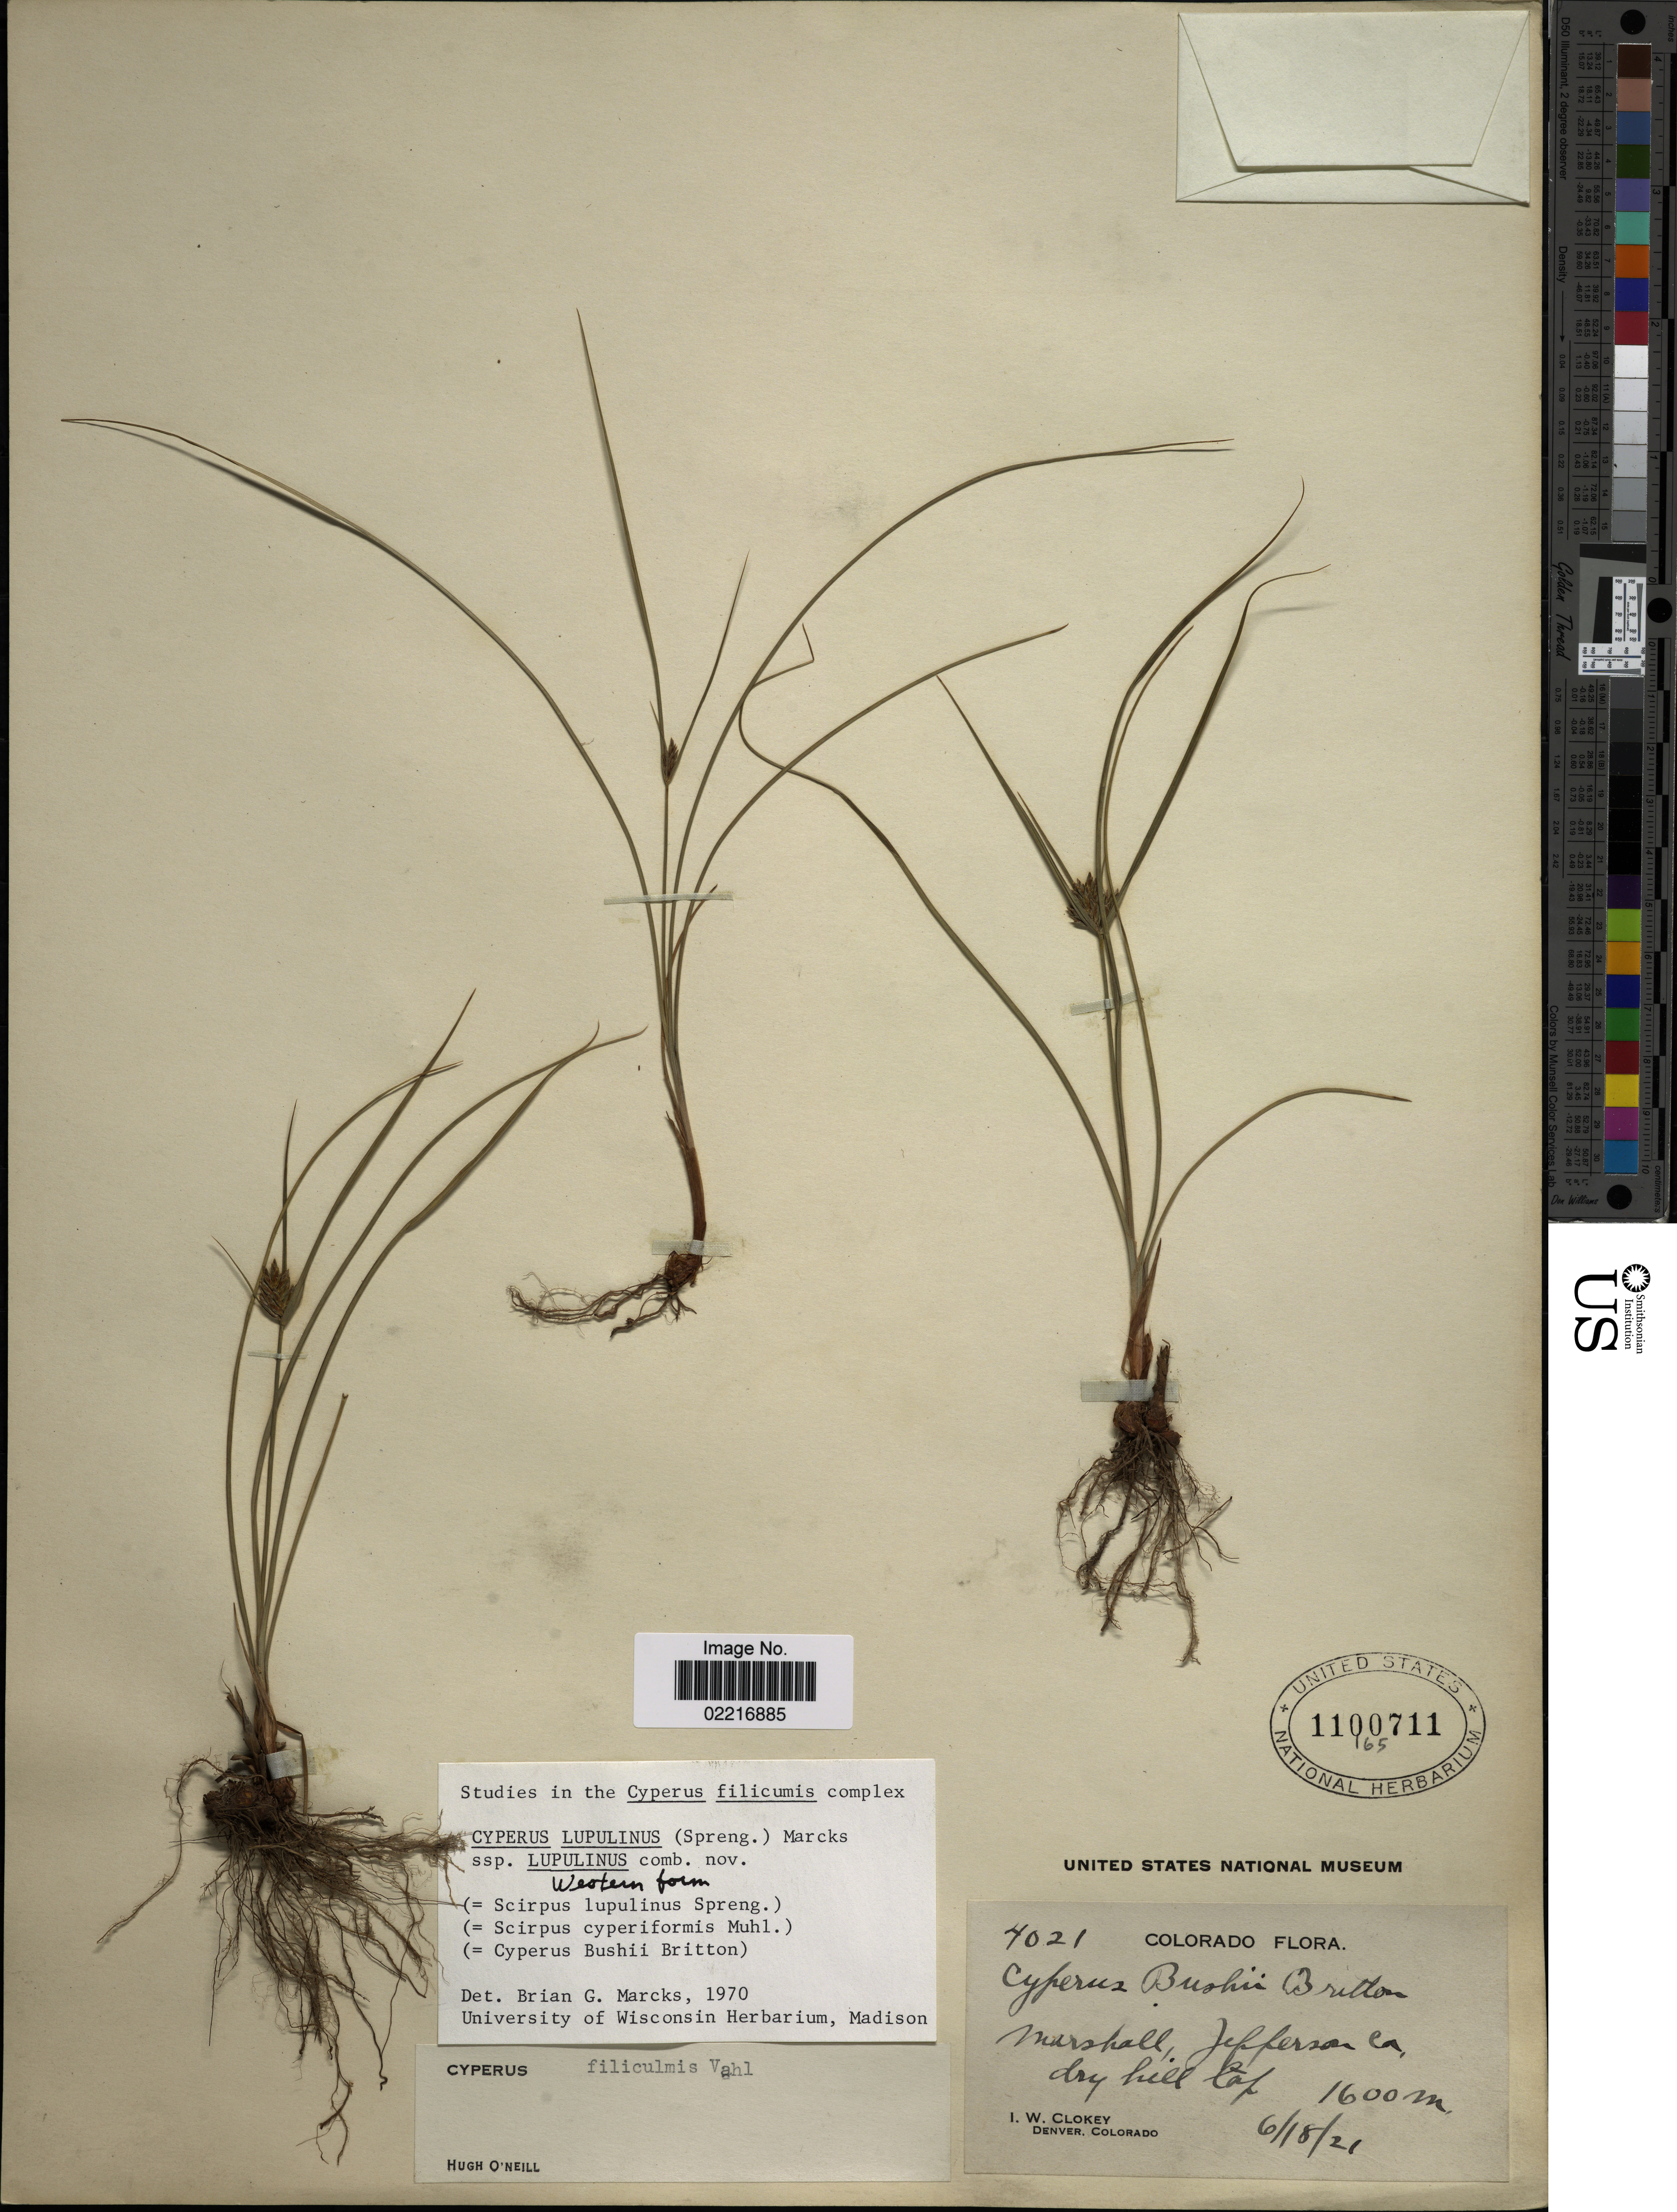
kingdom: Plantae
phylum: Tracheophyta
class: Liliopsida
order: Poales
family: Cyperaceae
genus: Cyperus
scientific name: Cyperus lupulinus subsp. lupulinus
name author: (Spreng.) Marcks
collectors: I. W. Clokey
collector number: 4021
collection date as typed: Transcribed d/m/y: 18/6/21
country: United States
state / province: Colorado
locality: Marshall, Jefferson Co.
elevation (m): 1600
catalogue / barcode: US 1100711